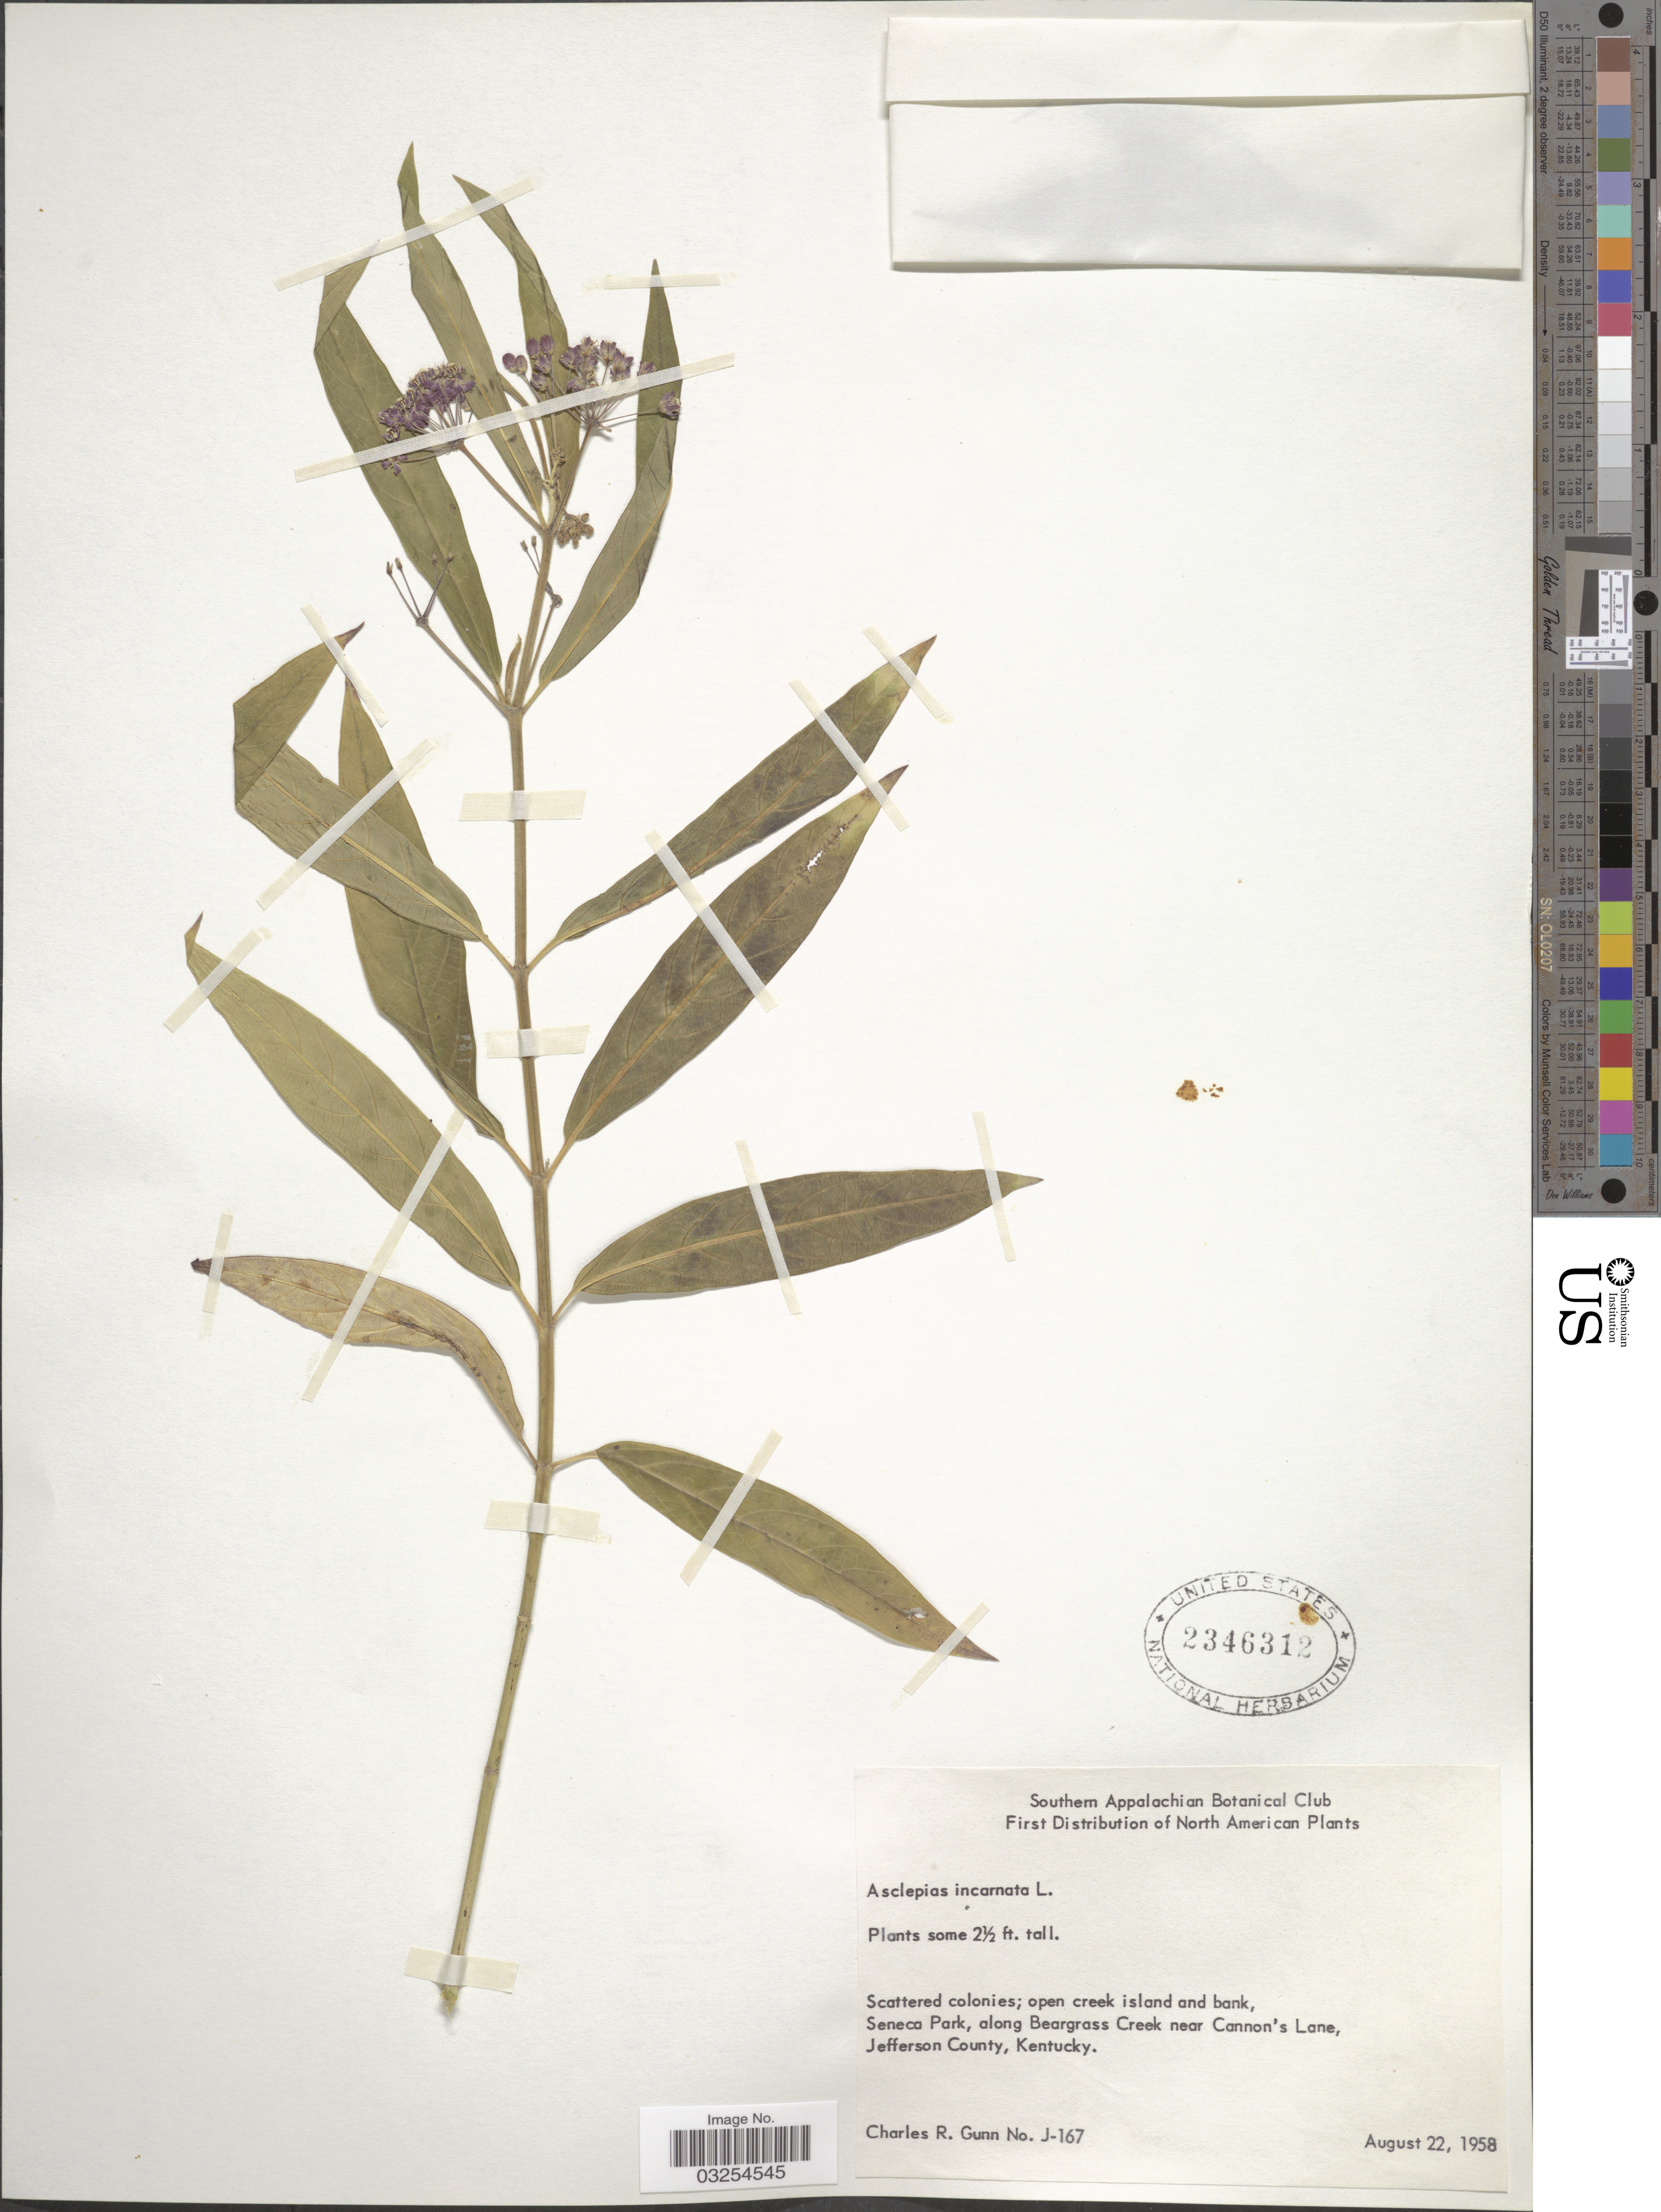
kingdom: Plantae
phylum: Tracheophyta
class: Magnoliopsida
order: Gentianales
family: Apocynaceae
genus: Asclepias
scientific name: Asclepias incarnata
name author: L.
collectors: C. R. Gunn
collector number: J-167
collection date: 1958-08-22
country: United States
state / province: Kentucky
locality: Scattered colonies; open creek island and bank, Seneca Park, along Beargrass Creek near Cannon's Lane, Jefferson County.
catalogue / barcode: US 2346312